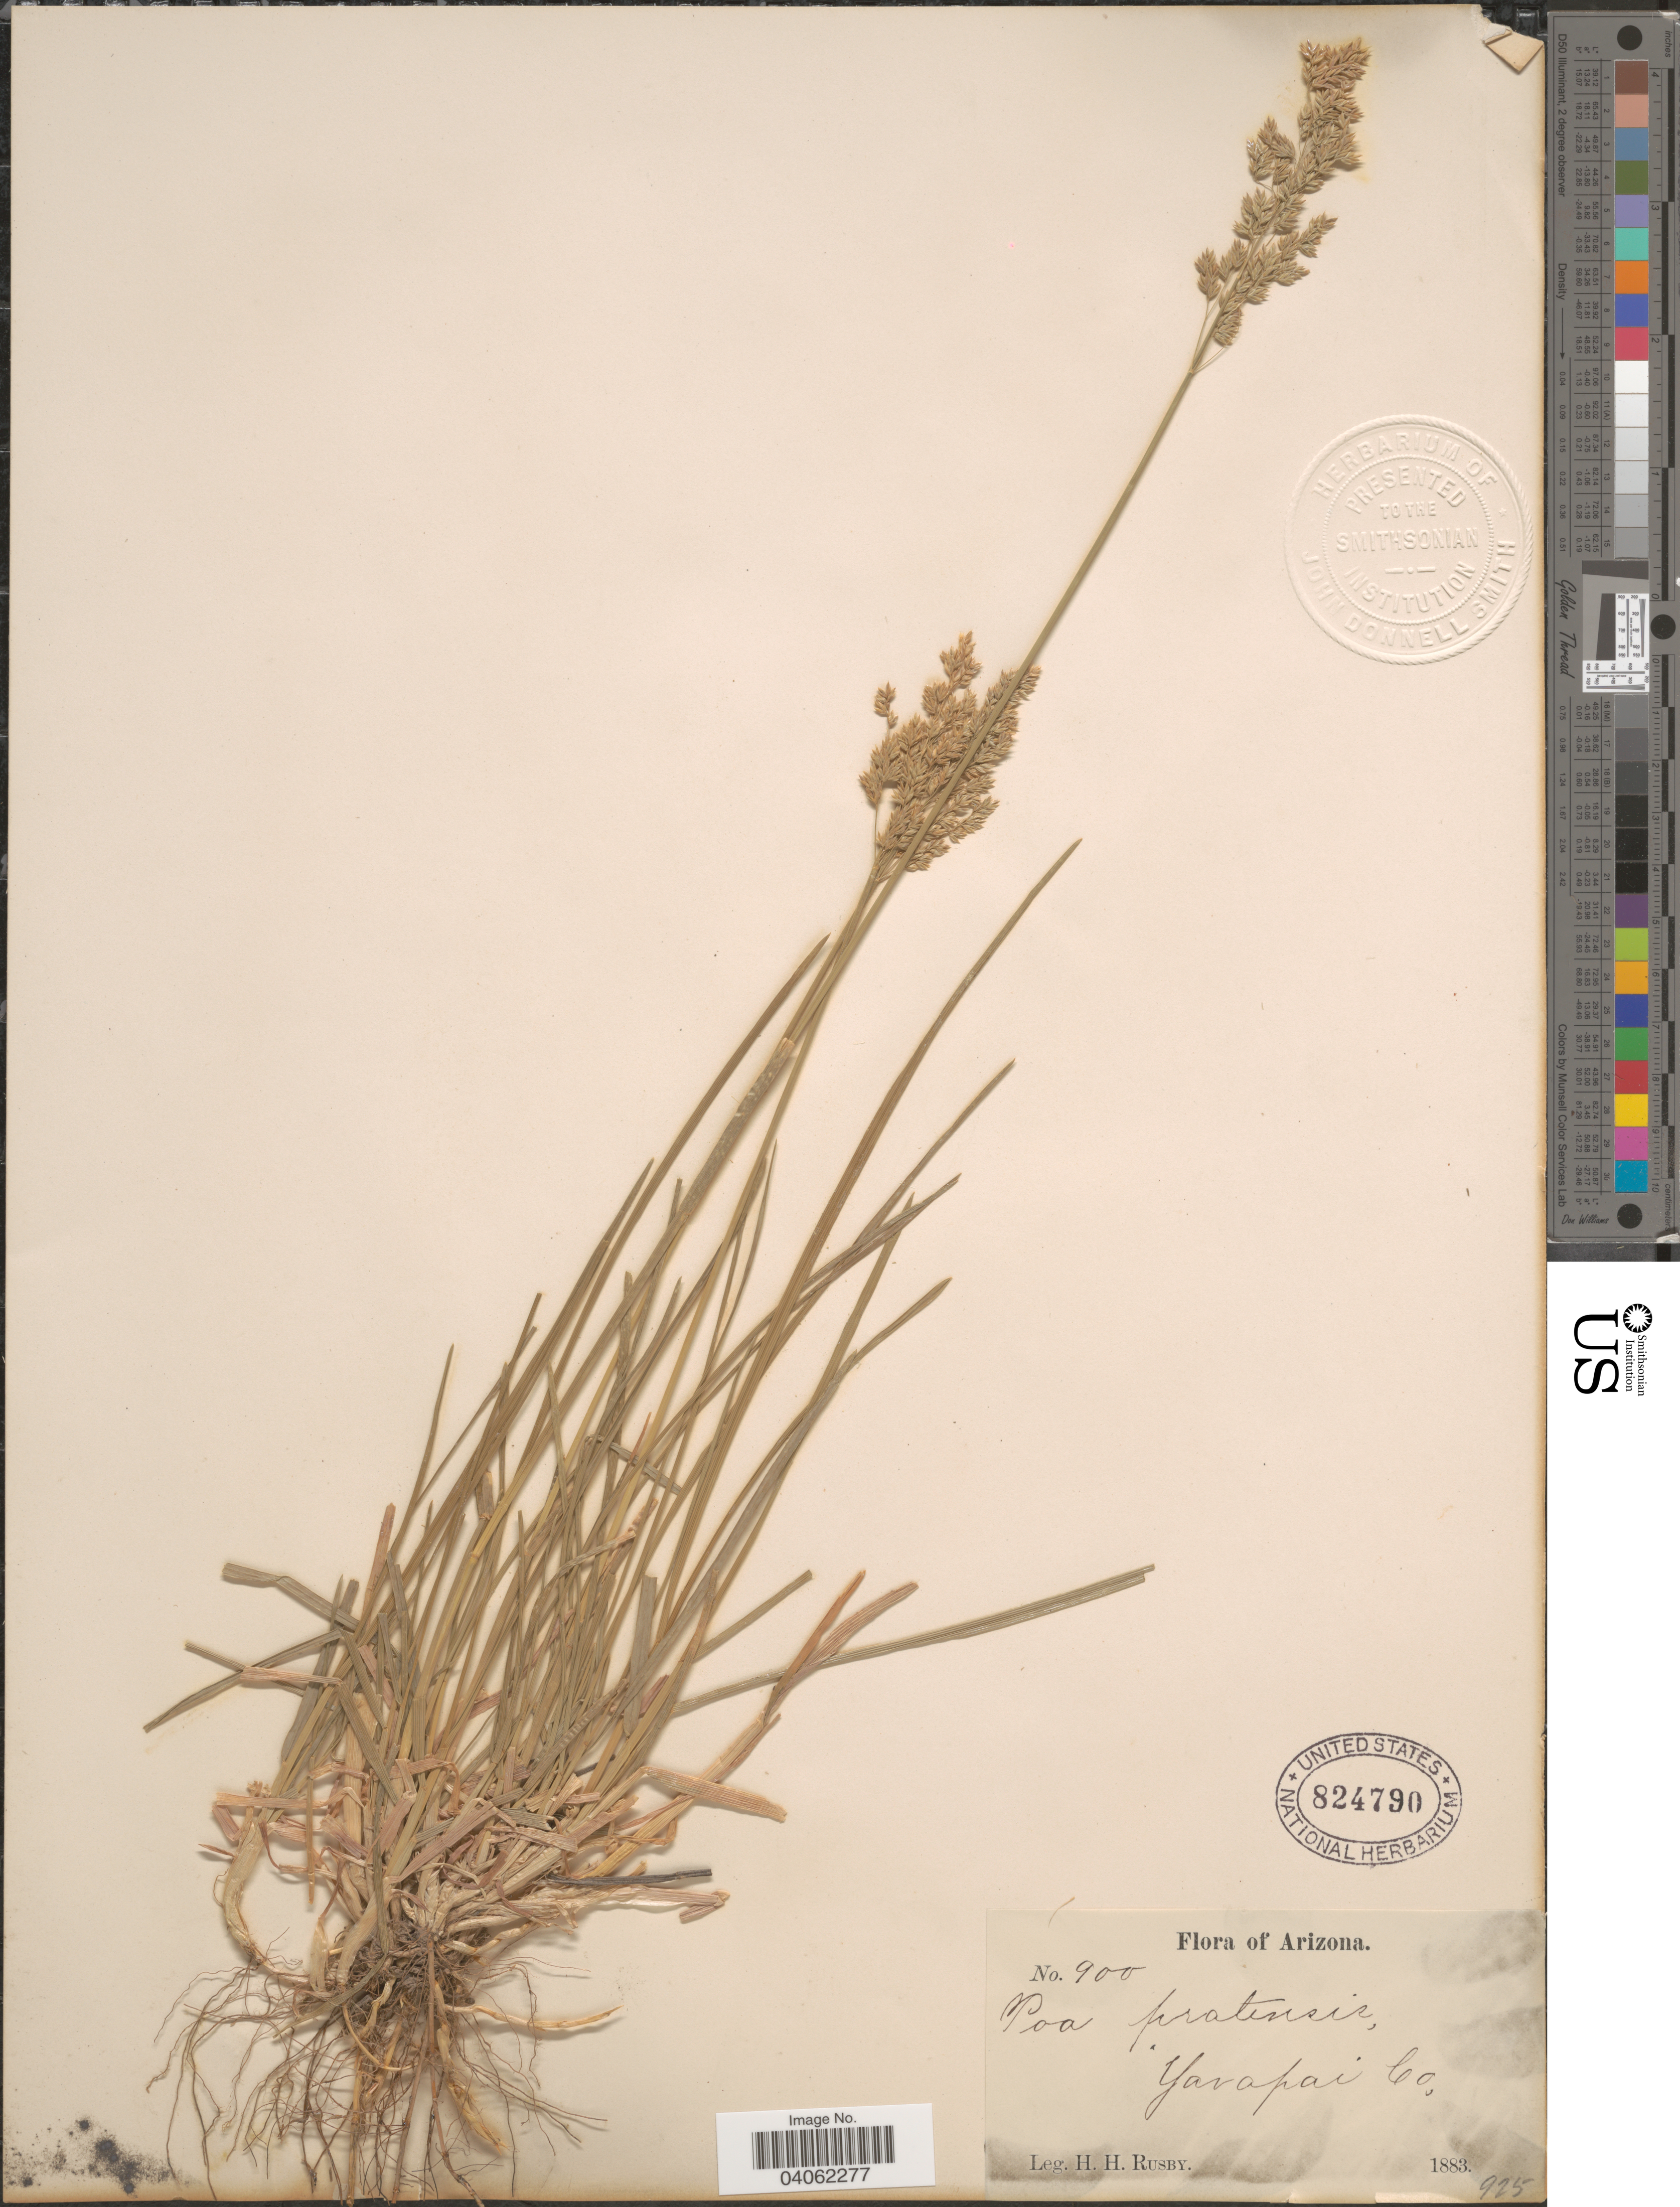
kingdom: Plantae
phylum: Tracheophyta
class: Liliopsida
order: Poales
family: Poaceae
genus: Poa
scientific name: Poa pratensis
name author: L.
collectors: H. H. Rusby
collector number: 900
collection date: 1883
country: United States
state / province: Arizona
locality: Javapai Co.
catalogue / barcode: US 824790